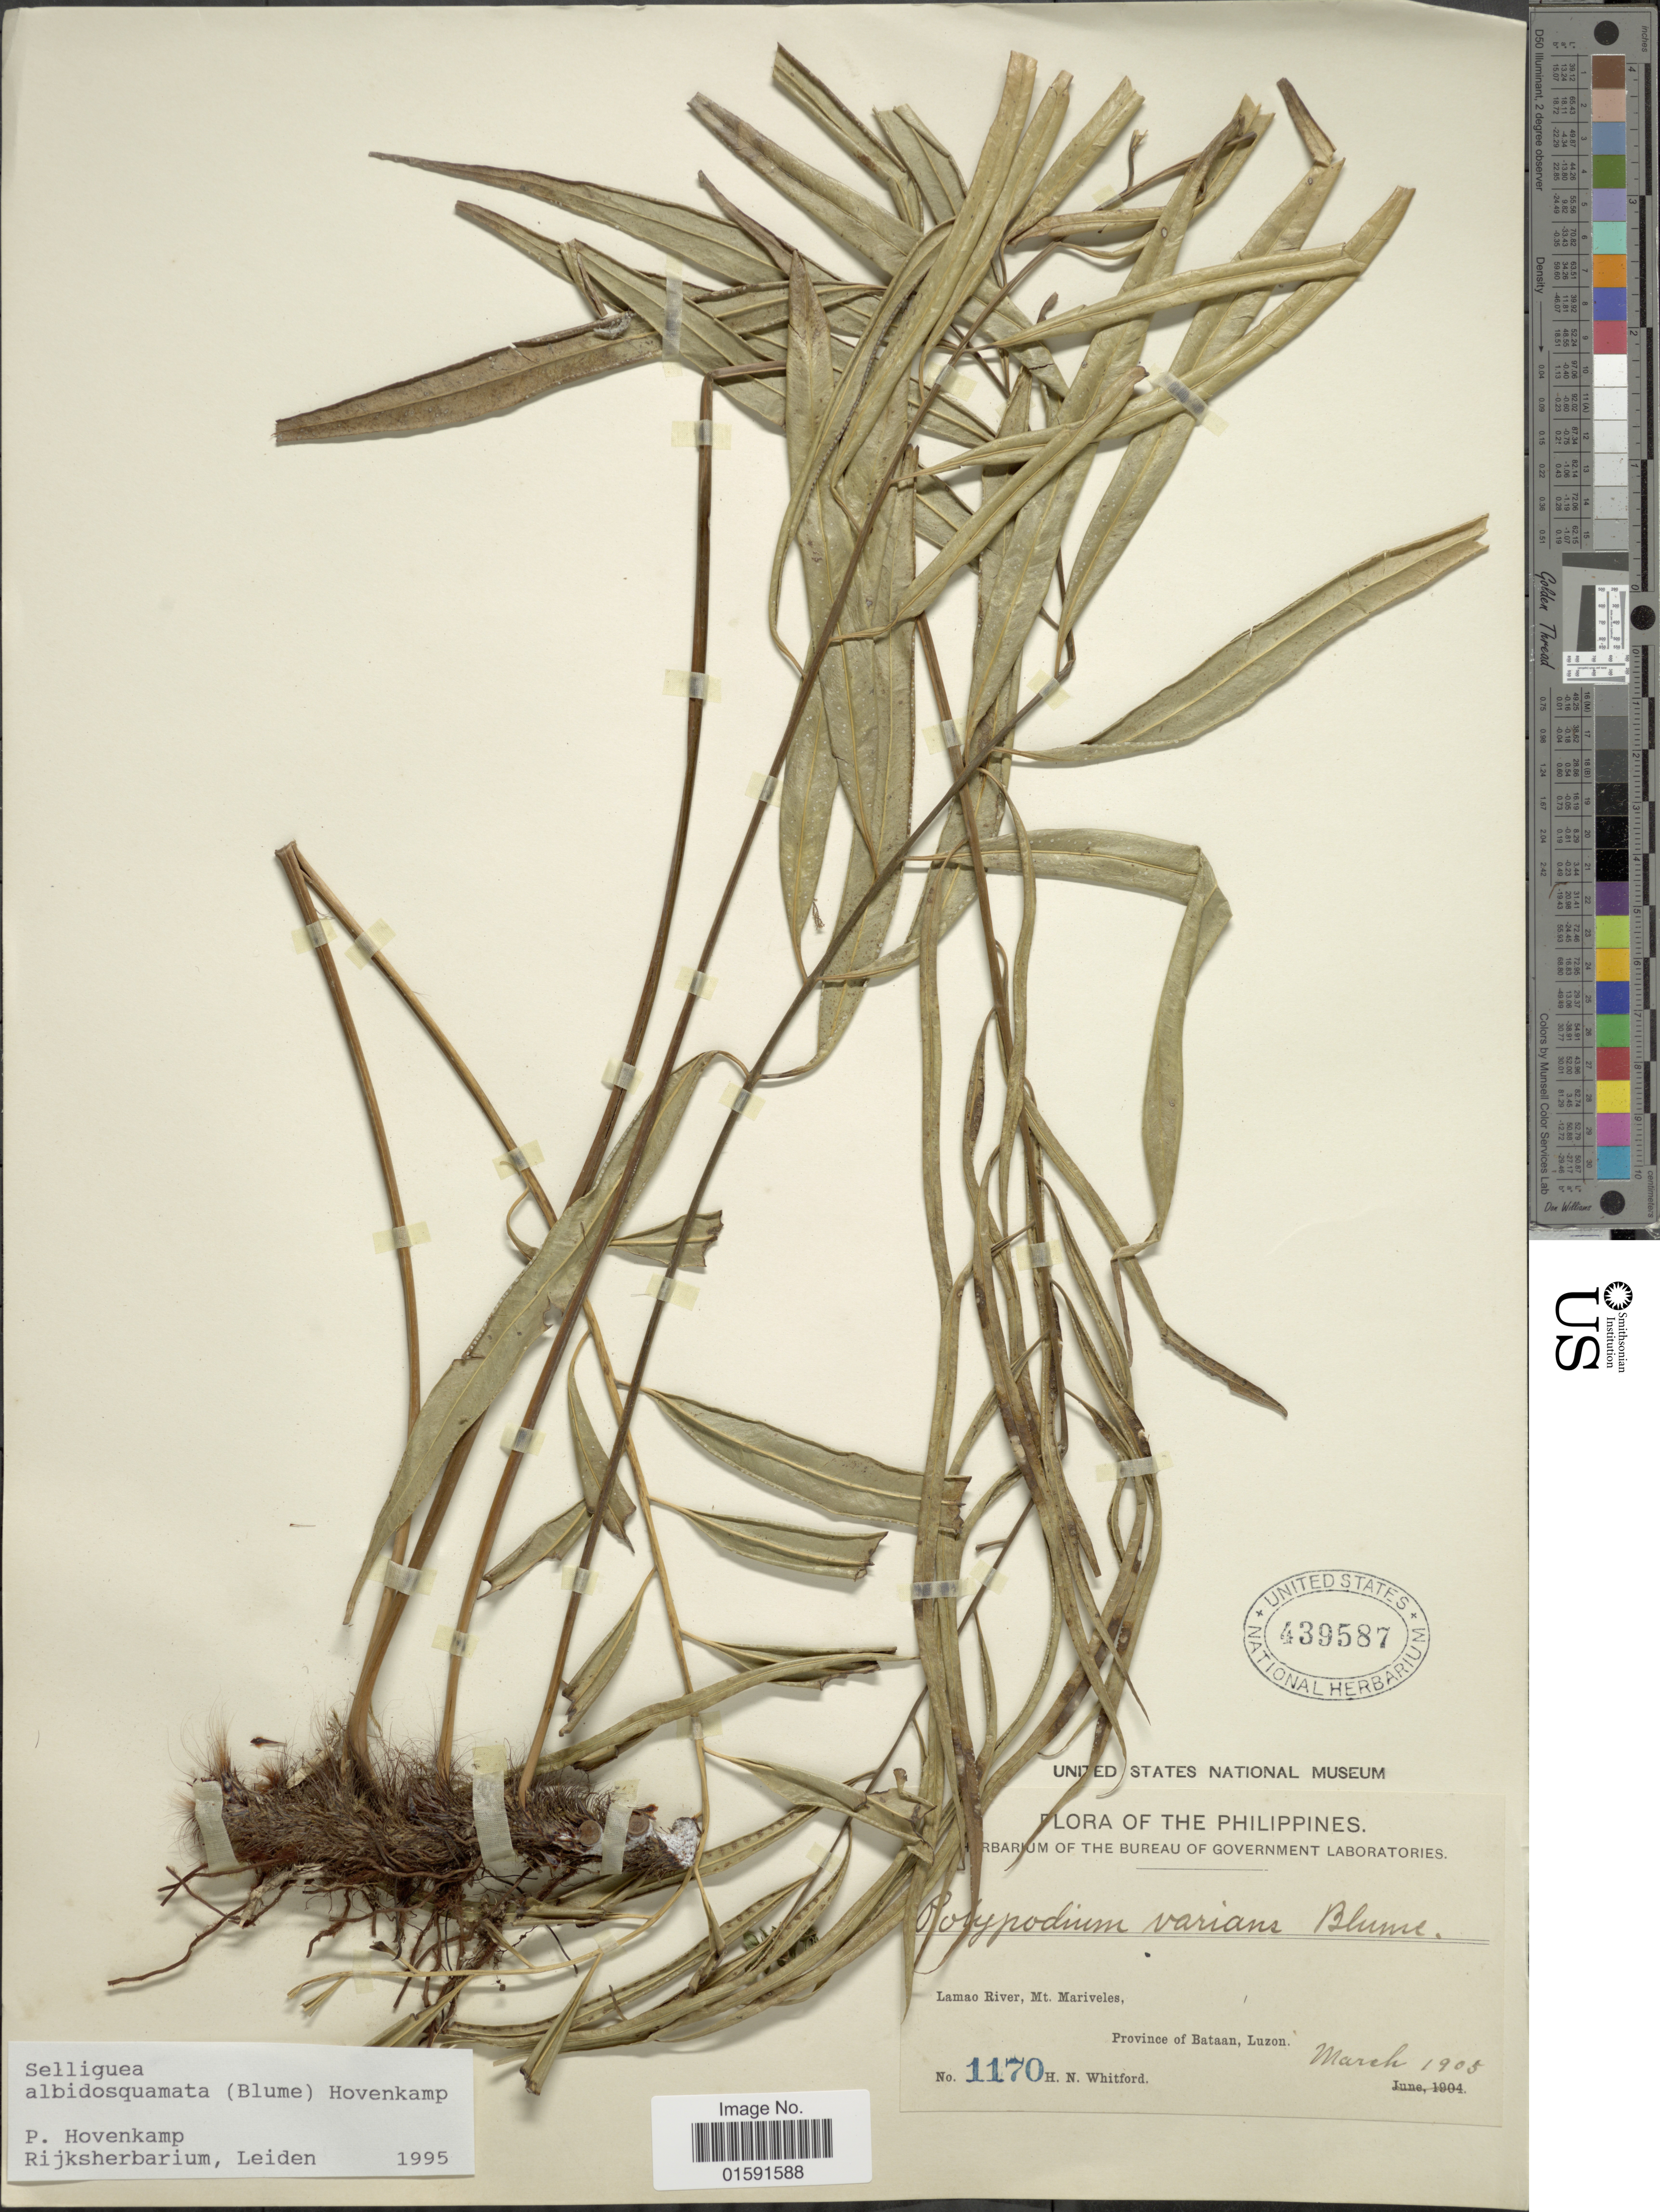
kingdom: Plantae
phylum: Tracheophyta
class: Polypodiopsida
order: Polypodiales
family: Polypodiaceae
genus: Selliguea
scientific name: Selliguea albidosquamata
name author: (Blume) Parris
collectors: H. N. Whitford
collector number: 1170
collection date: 1905-03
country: Philippines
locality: Lamao River, Mt. Mariveles. Province of Bataan, Luzon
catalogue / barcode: US 439587